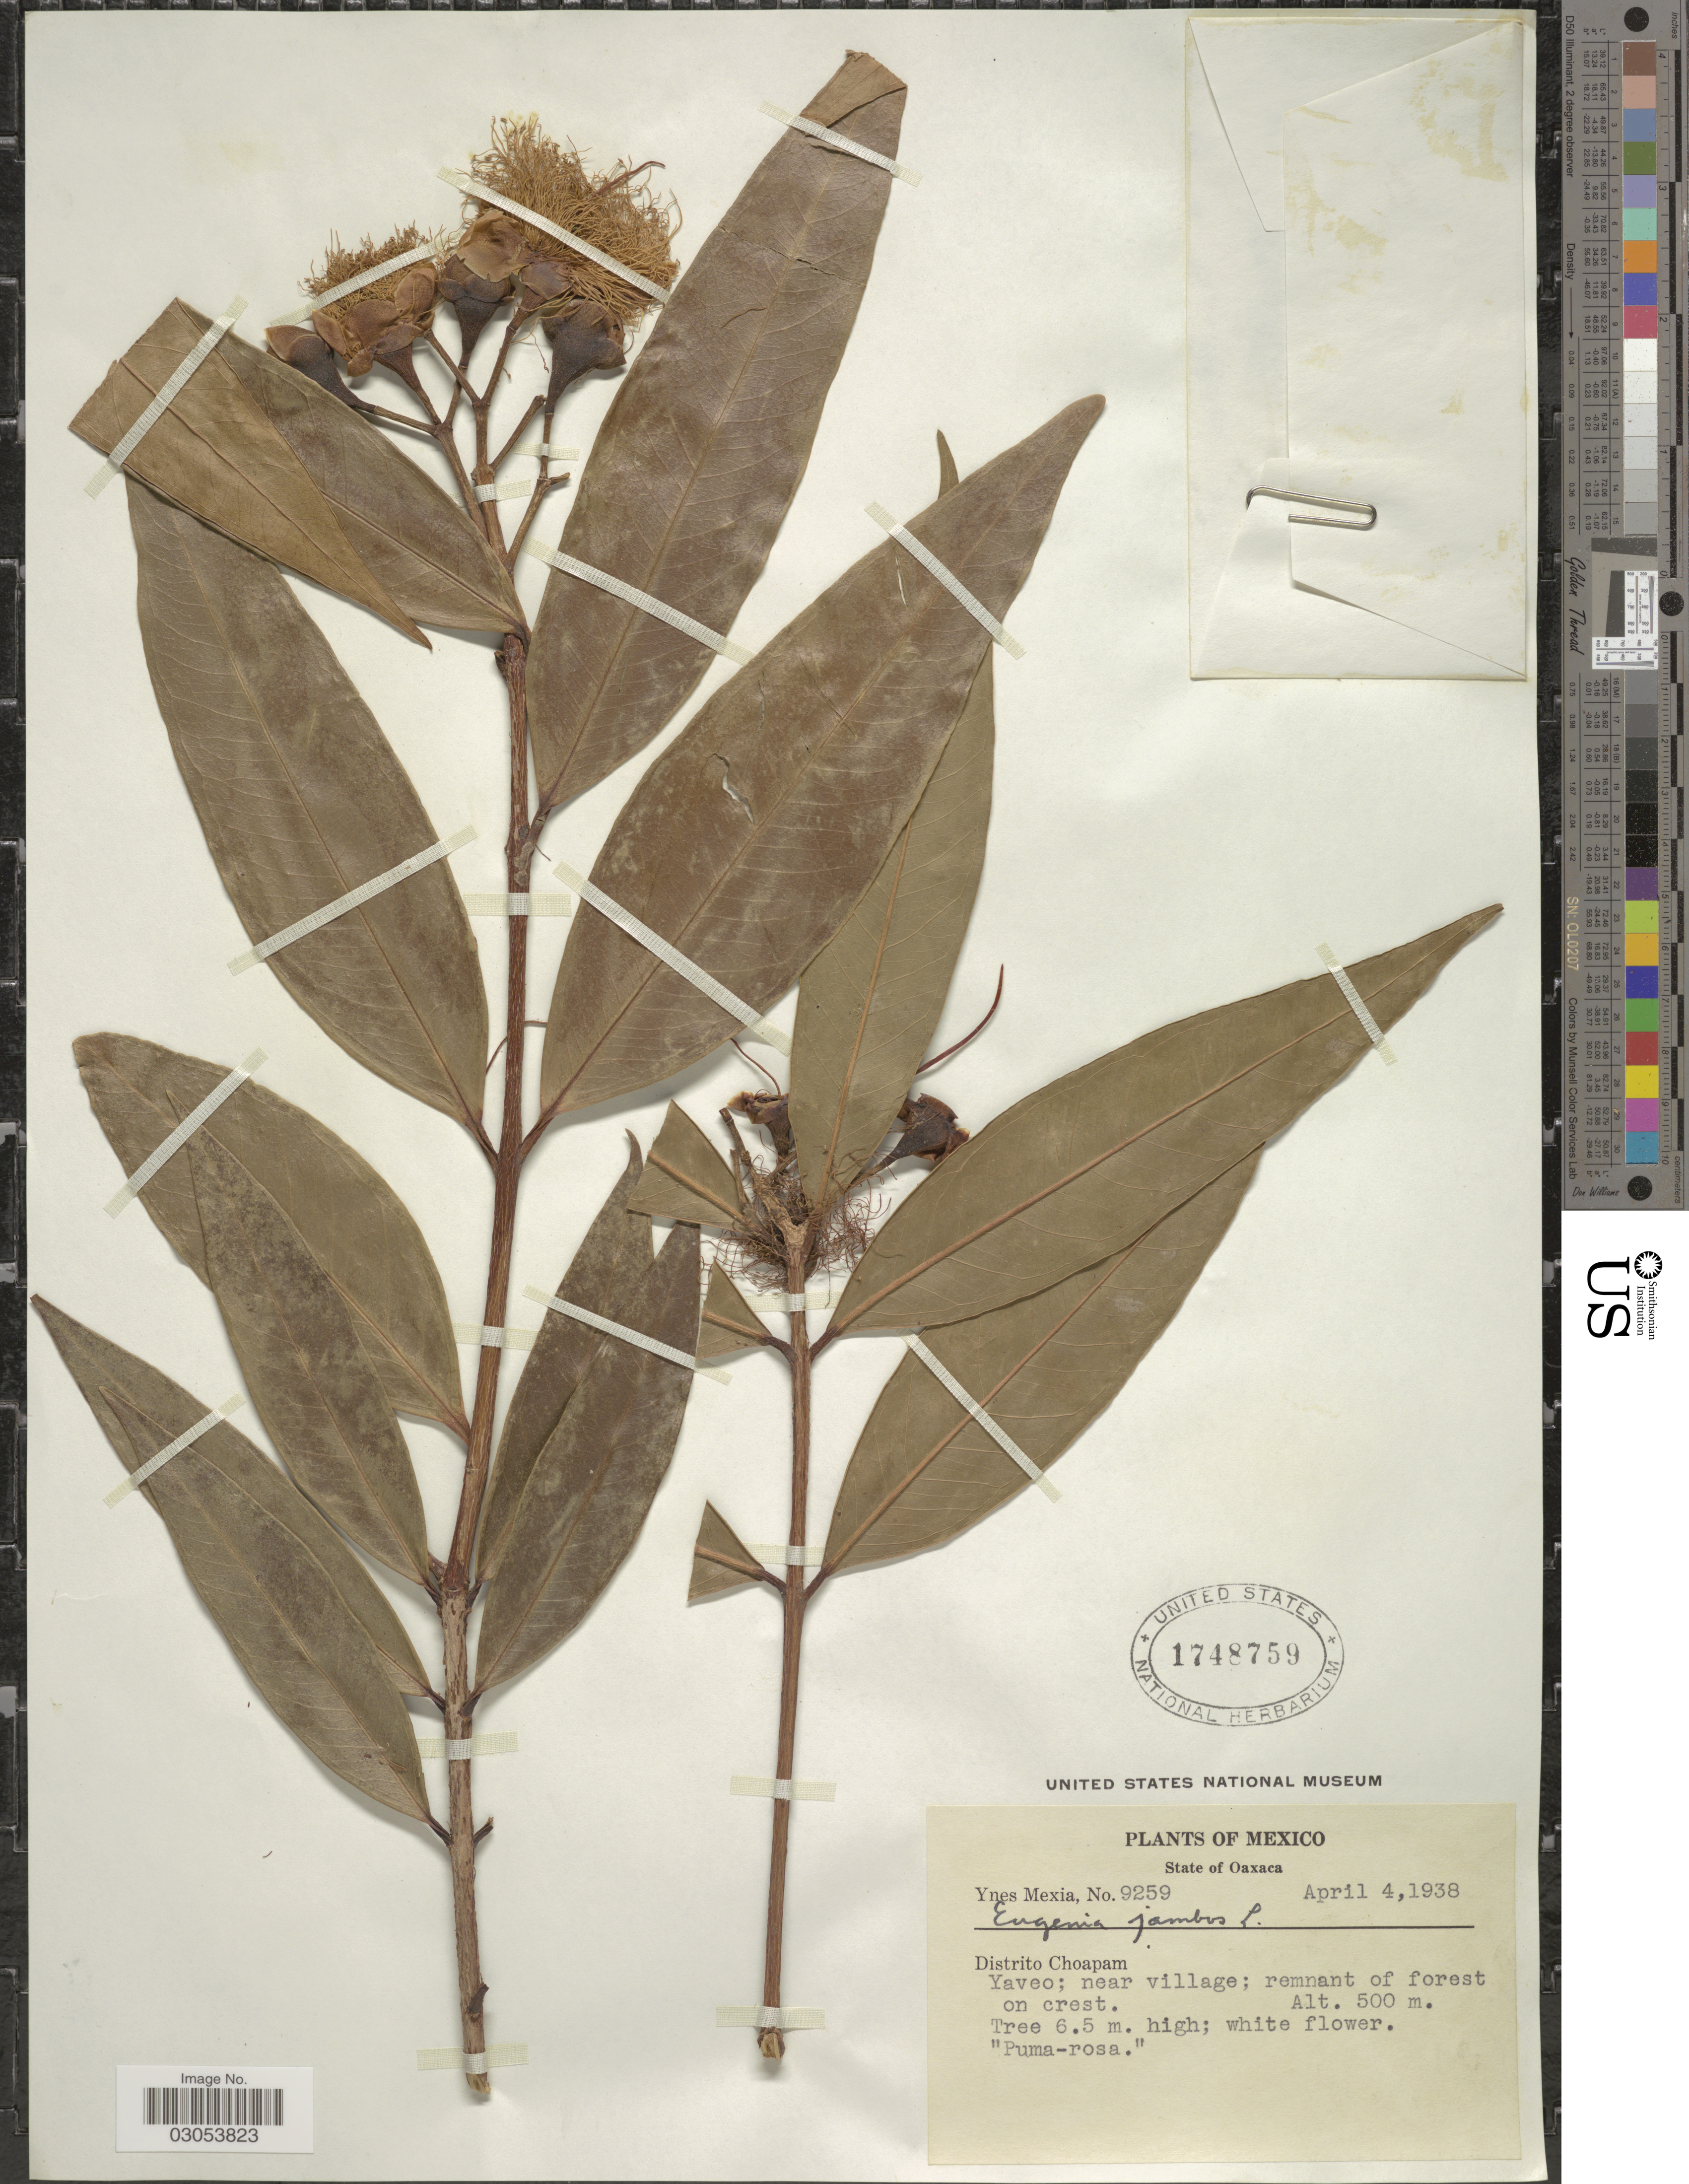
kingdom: Plantae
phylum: Tracheophyta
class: Magnoliopsida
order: Myrtales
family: Myrtaceae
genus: Syzygium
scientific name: Syzygium jambos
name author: (L.) Alston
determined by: Strong, Mark T., (BOT), Smithsonian Institution - National Museum of Natural History (UNITED STATES)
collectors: Y. Mexia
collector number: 9259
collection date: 1938-04-04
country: Mexico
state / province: Oaxaca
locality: Distrito Chiapam, Yaveo; near village.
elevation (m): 500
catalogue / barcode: US 1748759